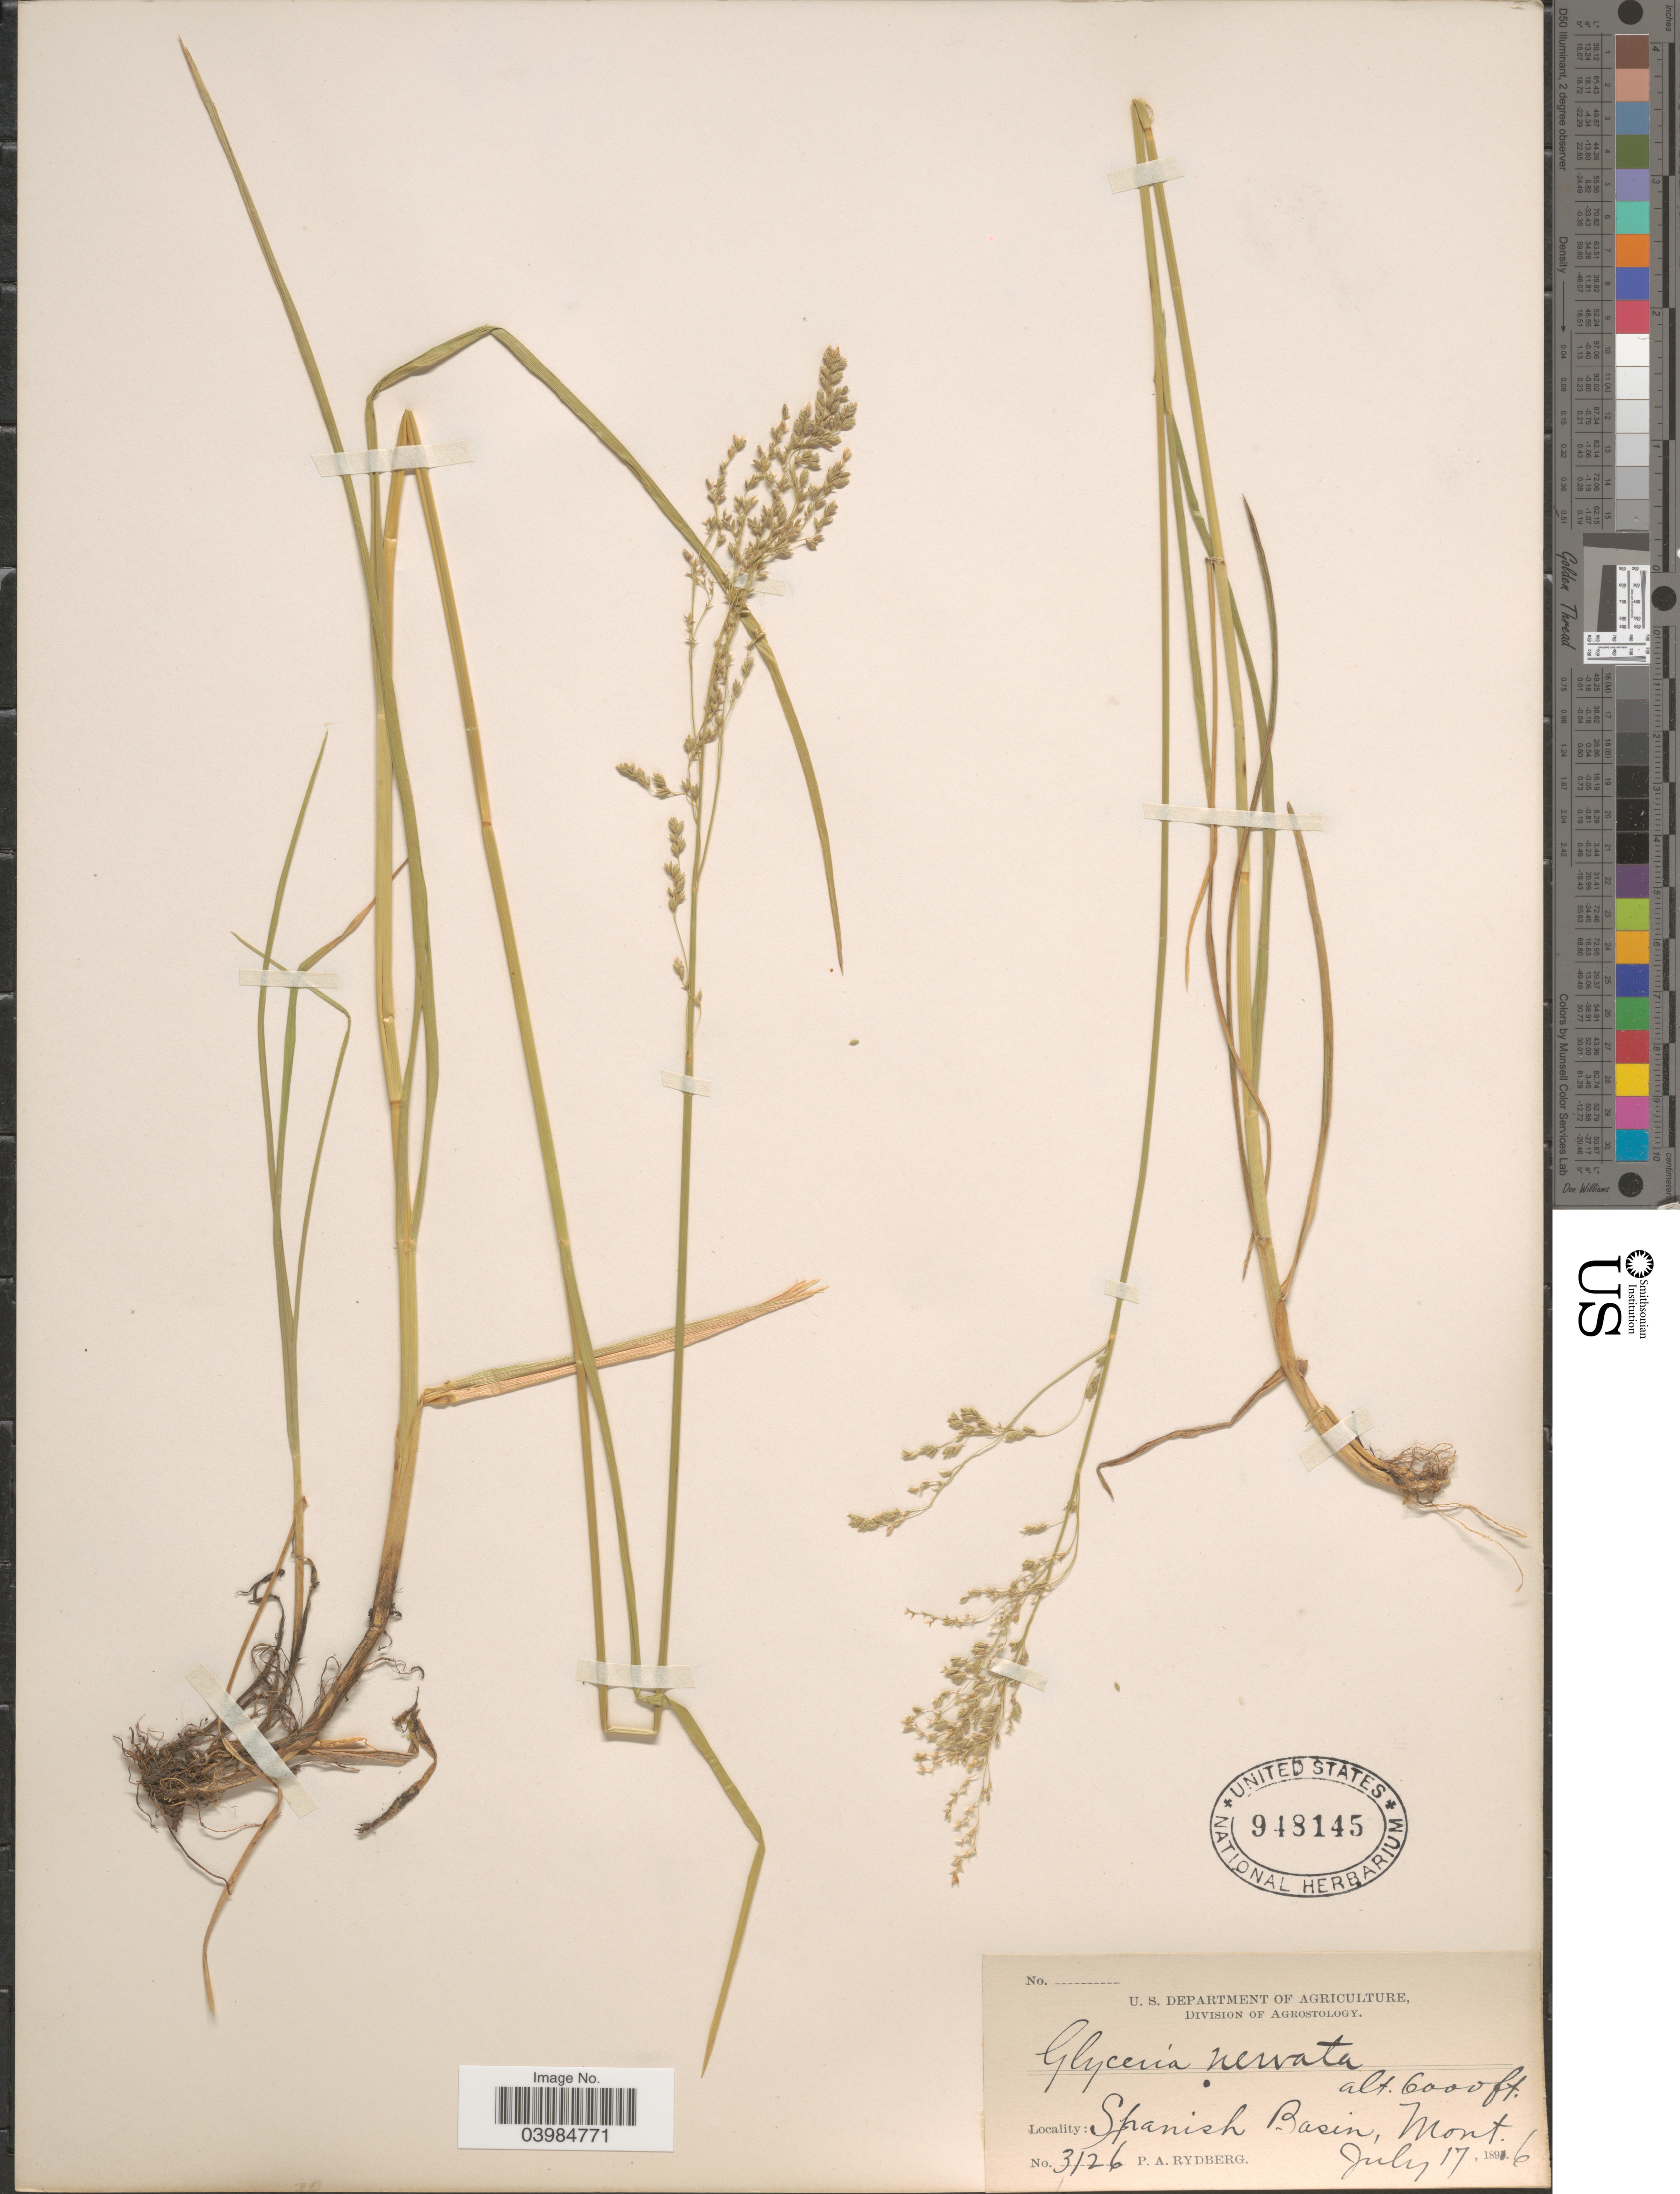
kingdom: Plantae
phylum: Tracheophyta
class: Liliopsida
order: Poales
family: Poaceae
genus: Glyceria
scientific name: Glyceria striata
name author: (Lam.) Hitchc.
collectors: P. A. Rydberg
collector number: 3126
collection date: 1896-07-17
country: United States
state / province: Montana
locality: Spanish Basin.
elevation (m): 1829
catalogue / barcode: US 948145